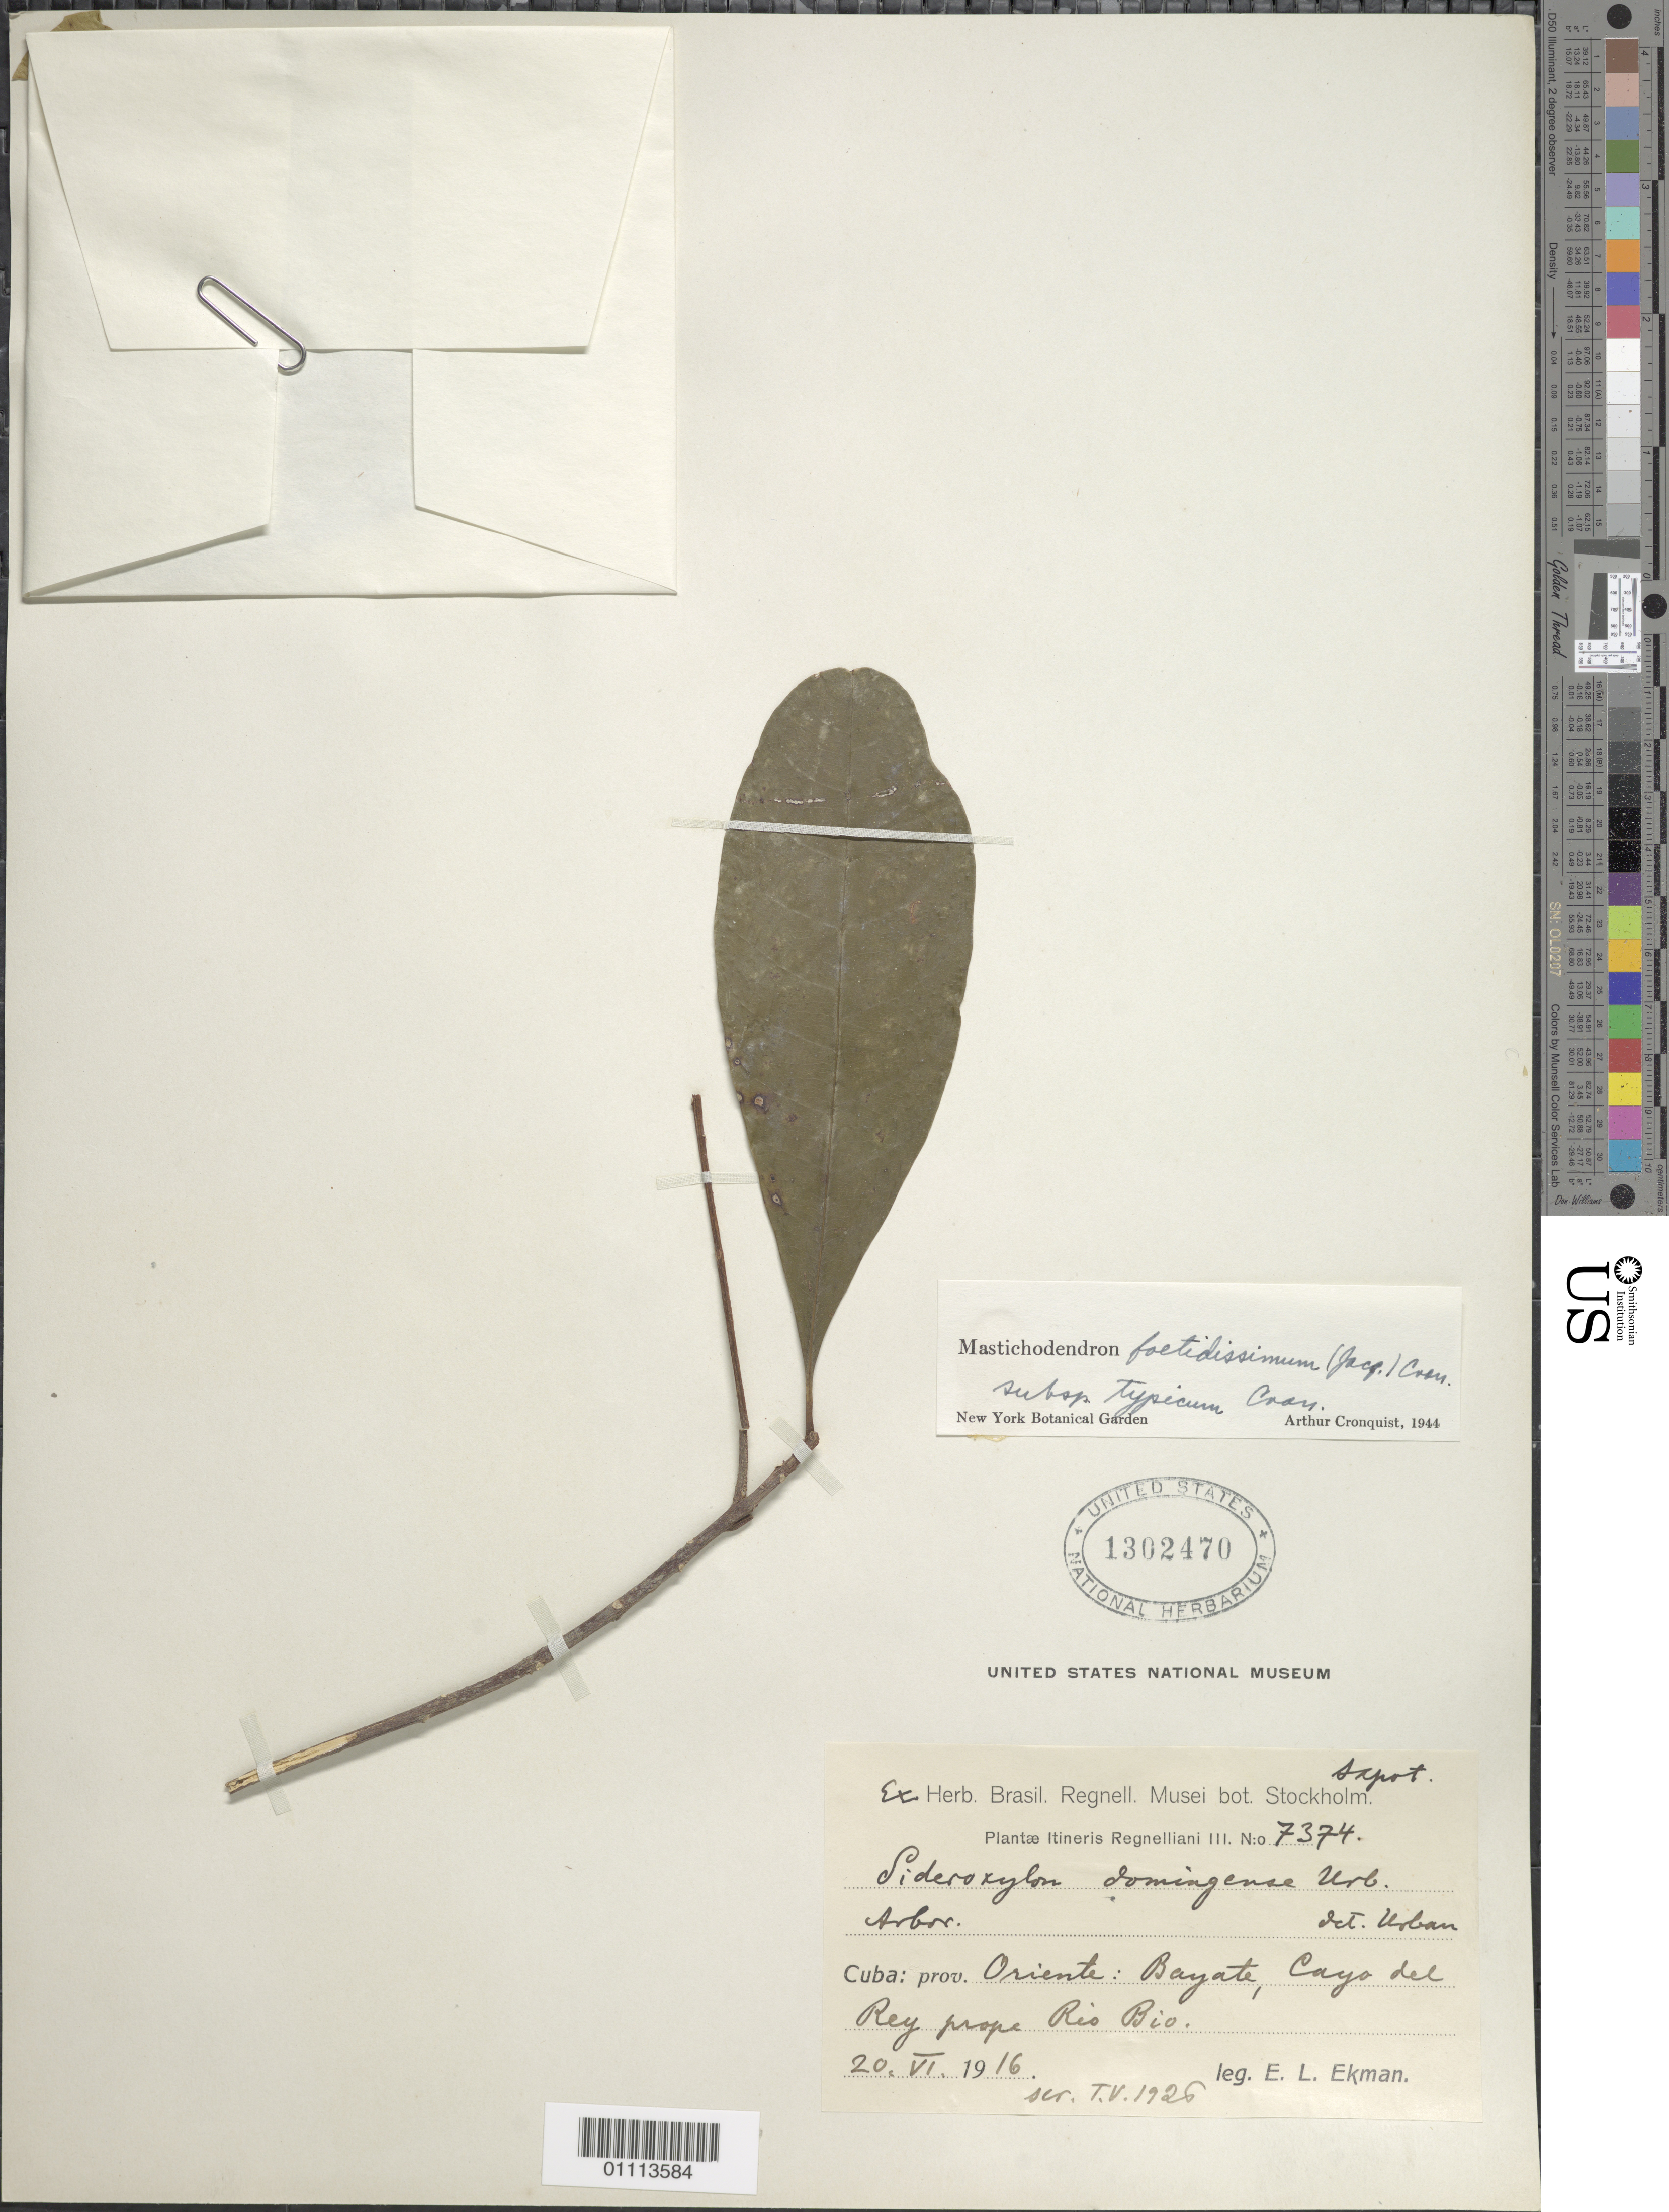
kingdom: Plantae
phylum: Tracheophyta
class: Magnoliopsida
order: Ericales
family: Sapotaceae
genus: Sideroxylon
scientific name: Sideroxylon foetidissimum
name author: Jacq.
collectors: E. L. Ekman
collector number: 7374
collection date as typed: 20 Jun 1916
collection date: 1916-06-20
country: Cuba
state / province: Guantánamo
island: Cuba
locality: Bayate, Cayo del Rey prope Rio Bio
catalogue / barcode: US 1302470